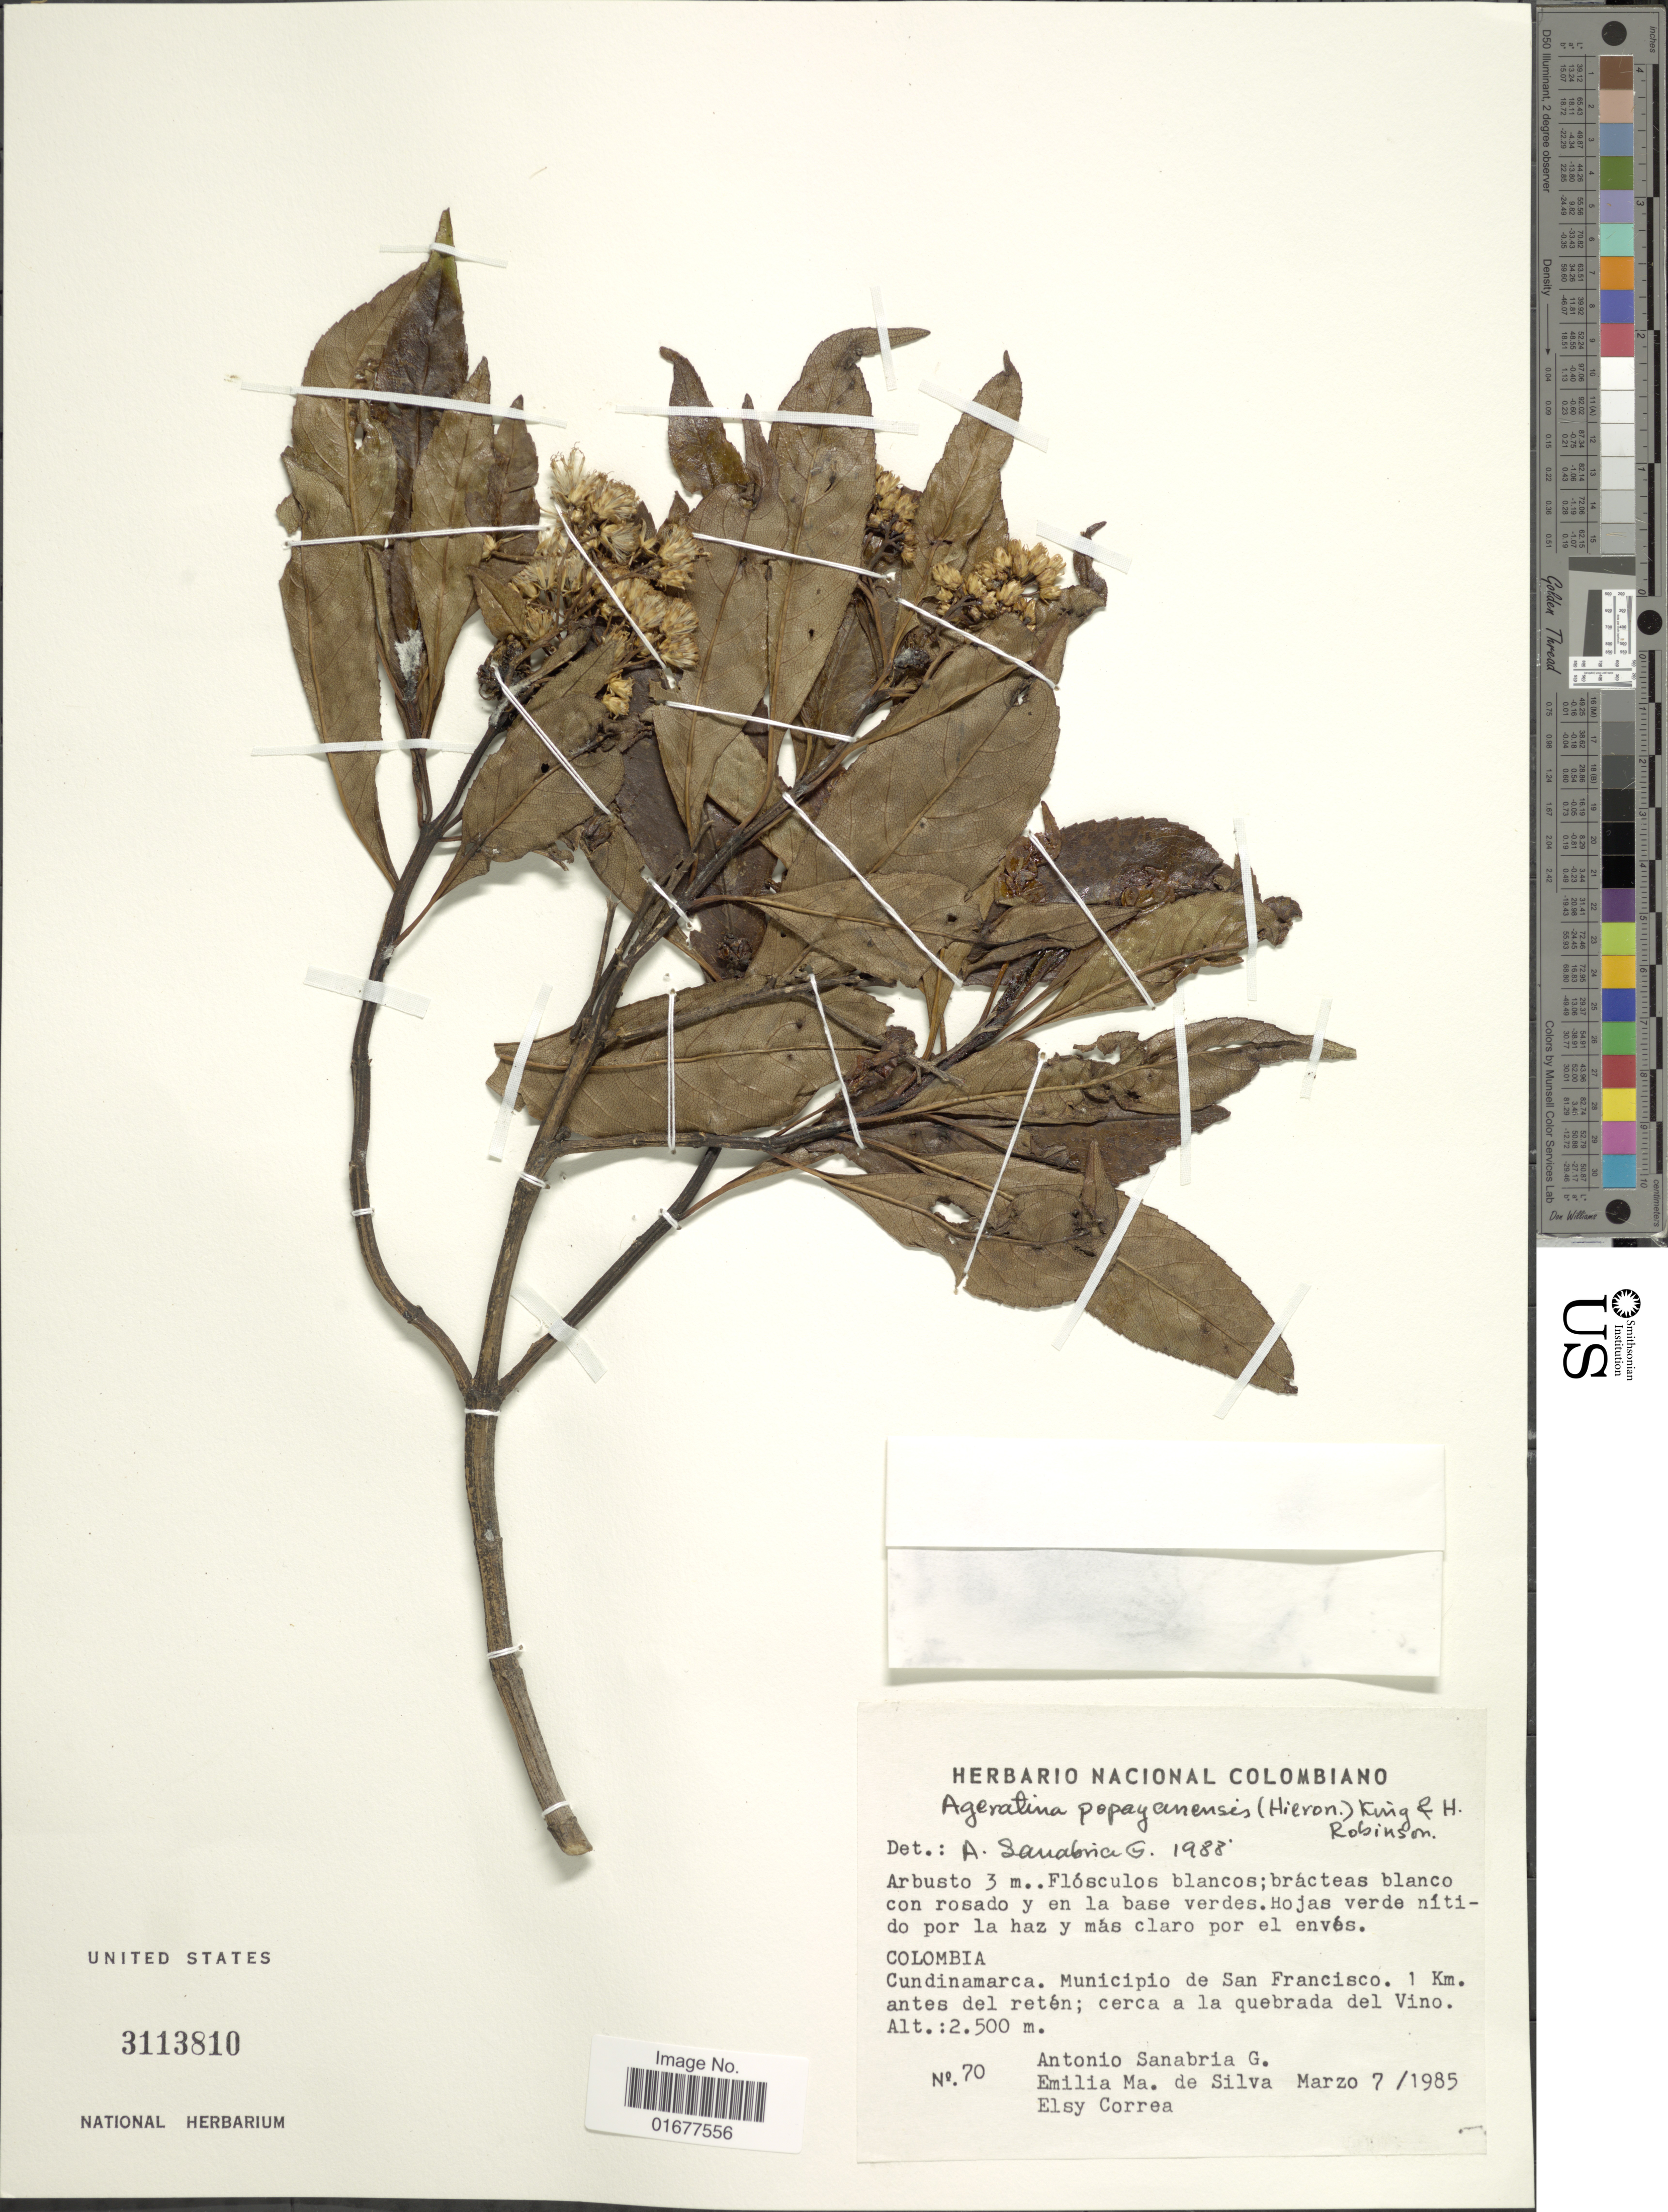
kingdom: Plantae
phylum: Tracheophyta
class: Magnoliopsida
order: Asterales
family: Asteraceae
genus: Ageratina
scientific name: Ageratina popayanensis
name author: (H. Rob.) R.M. King & H. Rob.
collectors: A. Sanabria G., E. Ma. De Silva & E. Correa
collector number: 70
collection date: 1985-03-07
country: Colombia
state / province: Cundinamarca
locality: Municipio de San Francisco, 1 Km. antes del reten; cerca a la quebrada del Vino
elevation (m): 2500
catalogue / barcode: US 3113810